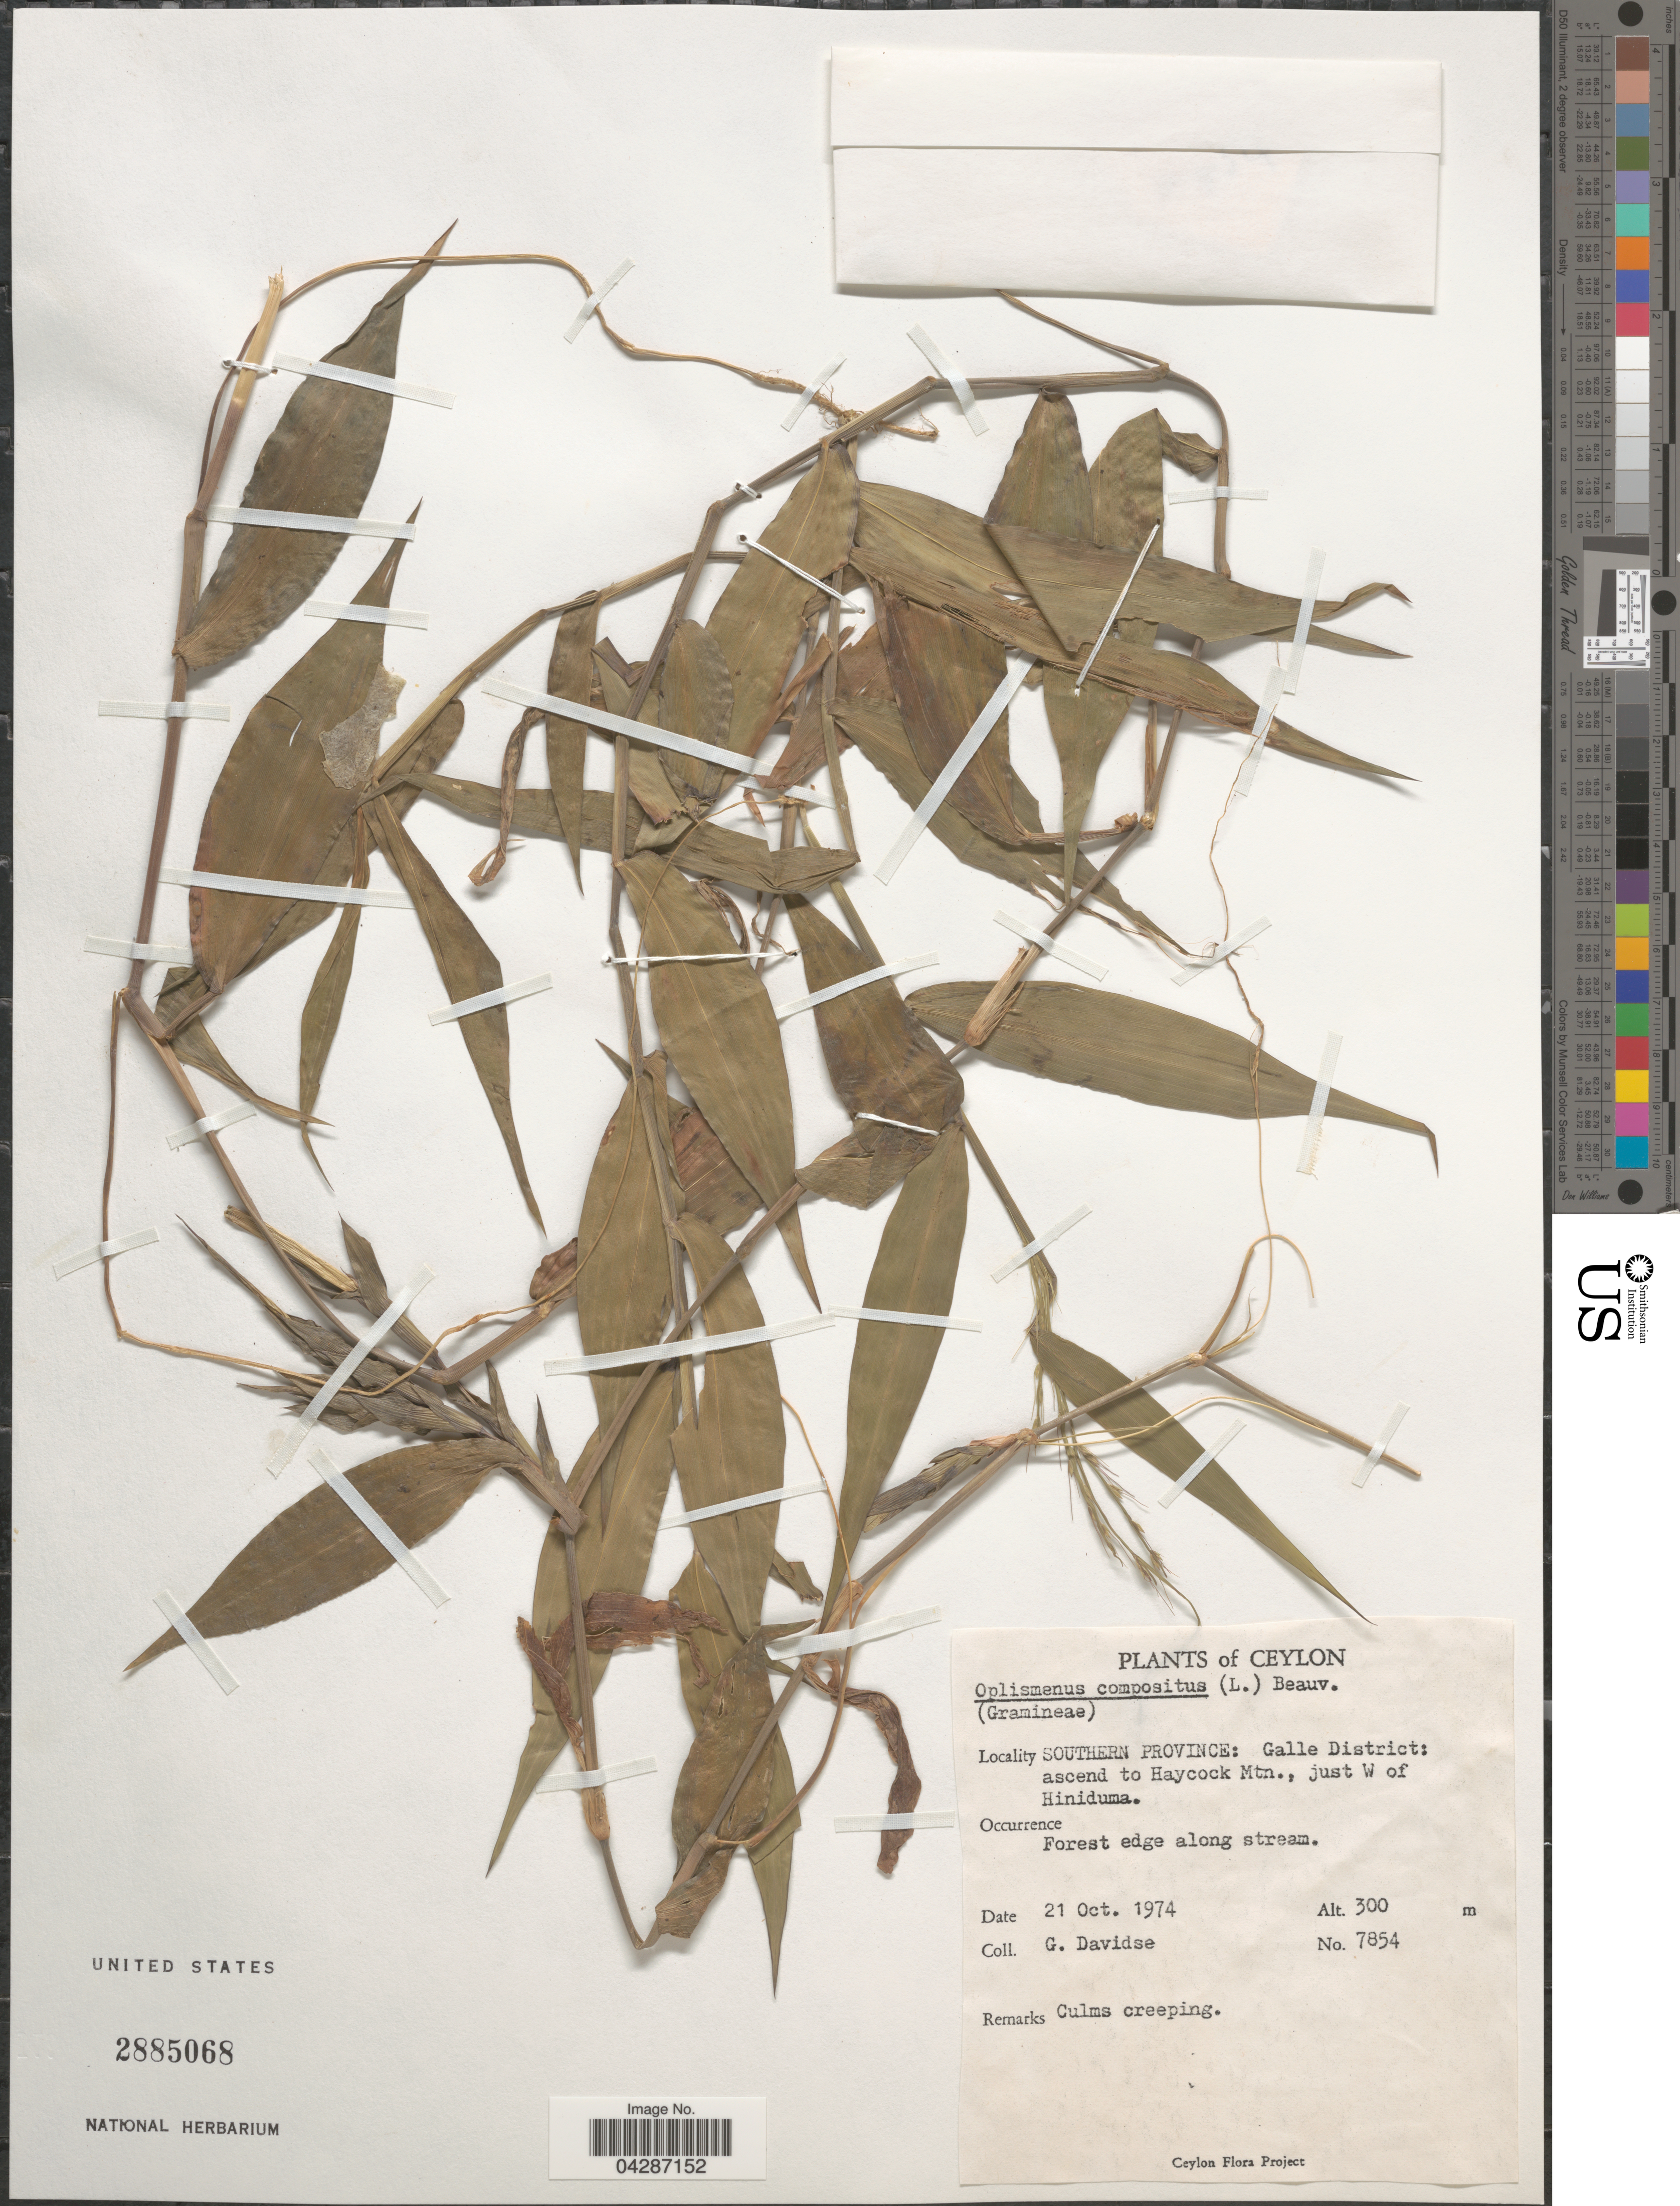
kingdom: Plantae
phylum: Tracheophyta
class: Liliopsida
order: Poales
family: Poaceae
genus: Oplismenus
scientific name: Oplismenus compositus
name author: (L.) P. Beauv.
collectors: G. Davidse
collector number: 7854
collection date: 1974-10-21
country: Sri Lanka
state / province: Southern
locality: Ceylon. Galle District: ascend to Haycock Mtn., just W of Hiniduma. Forest edge along stream.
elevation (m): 300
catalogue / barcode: US 2885068